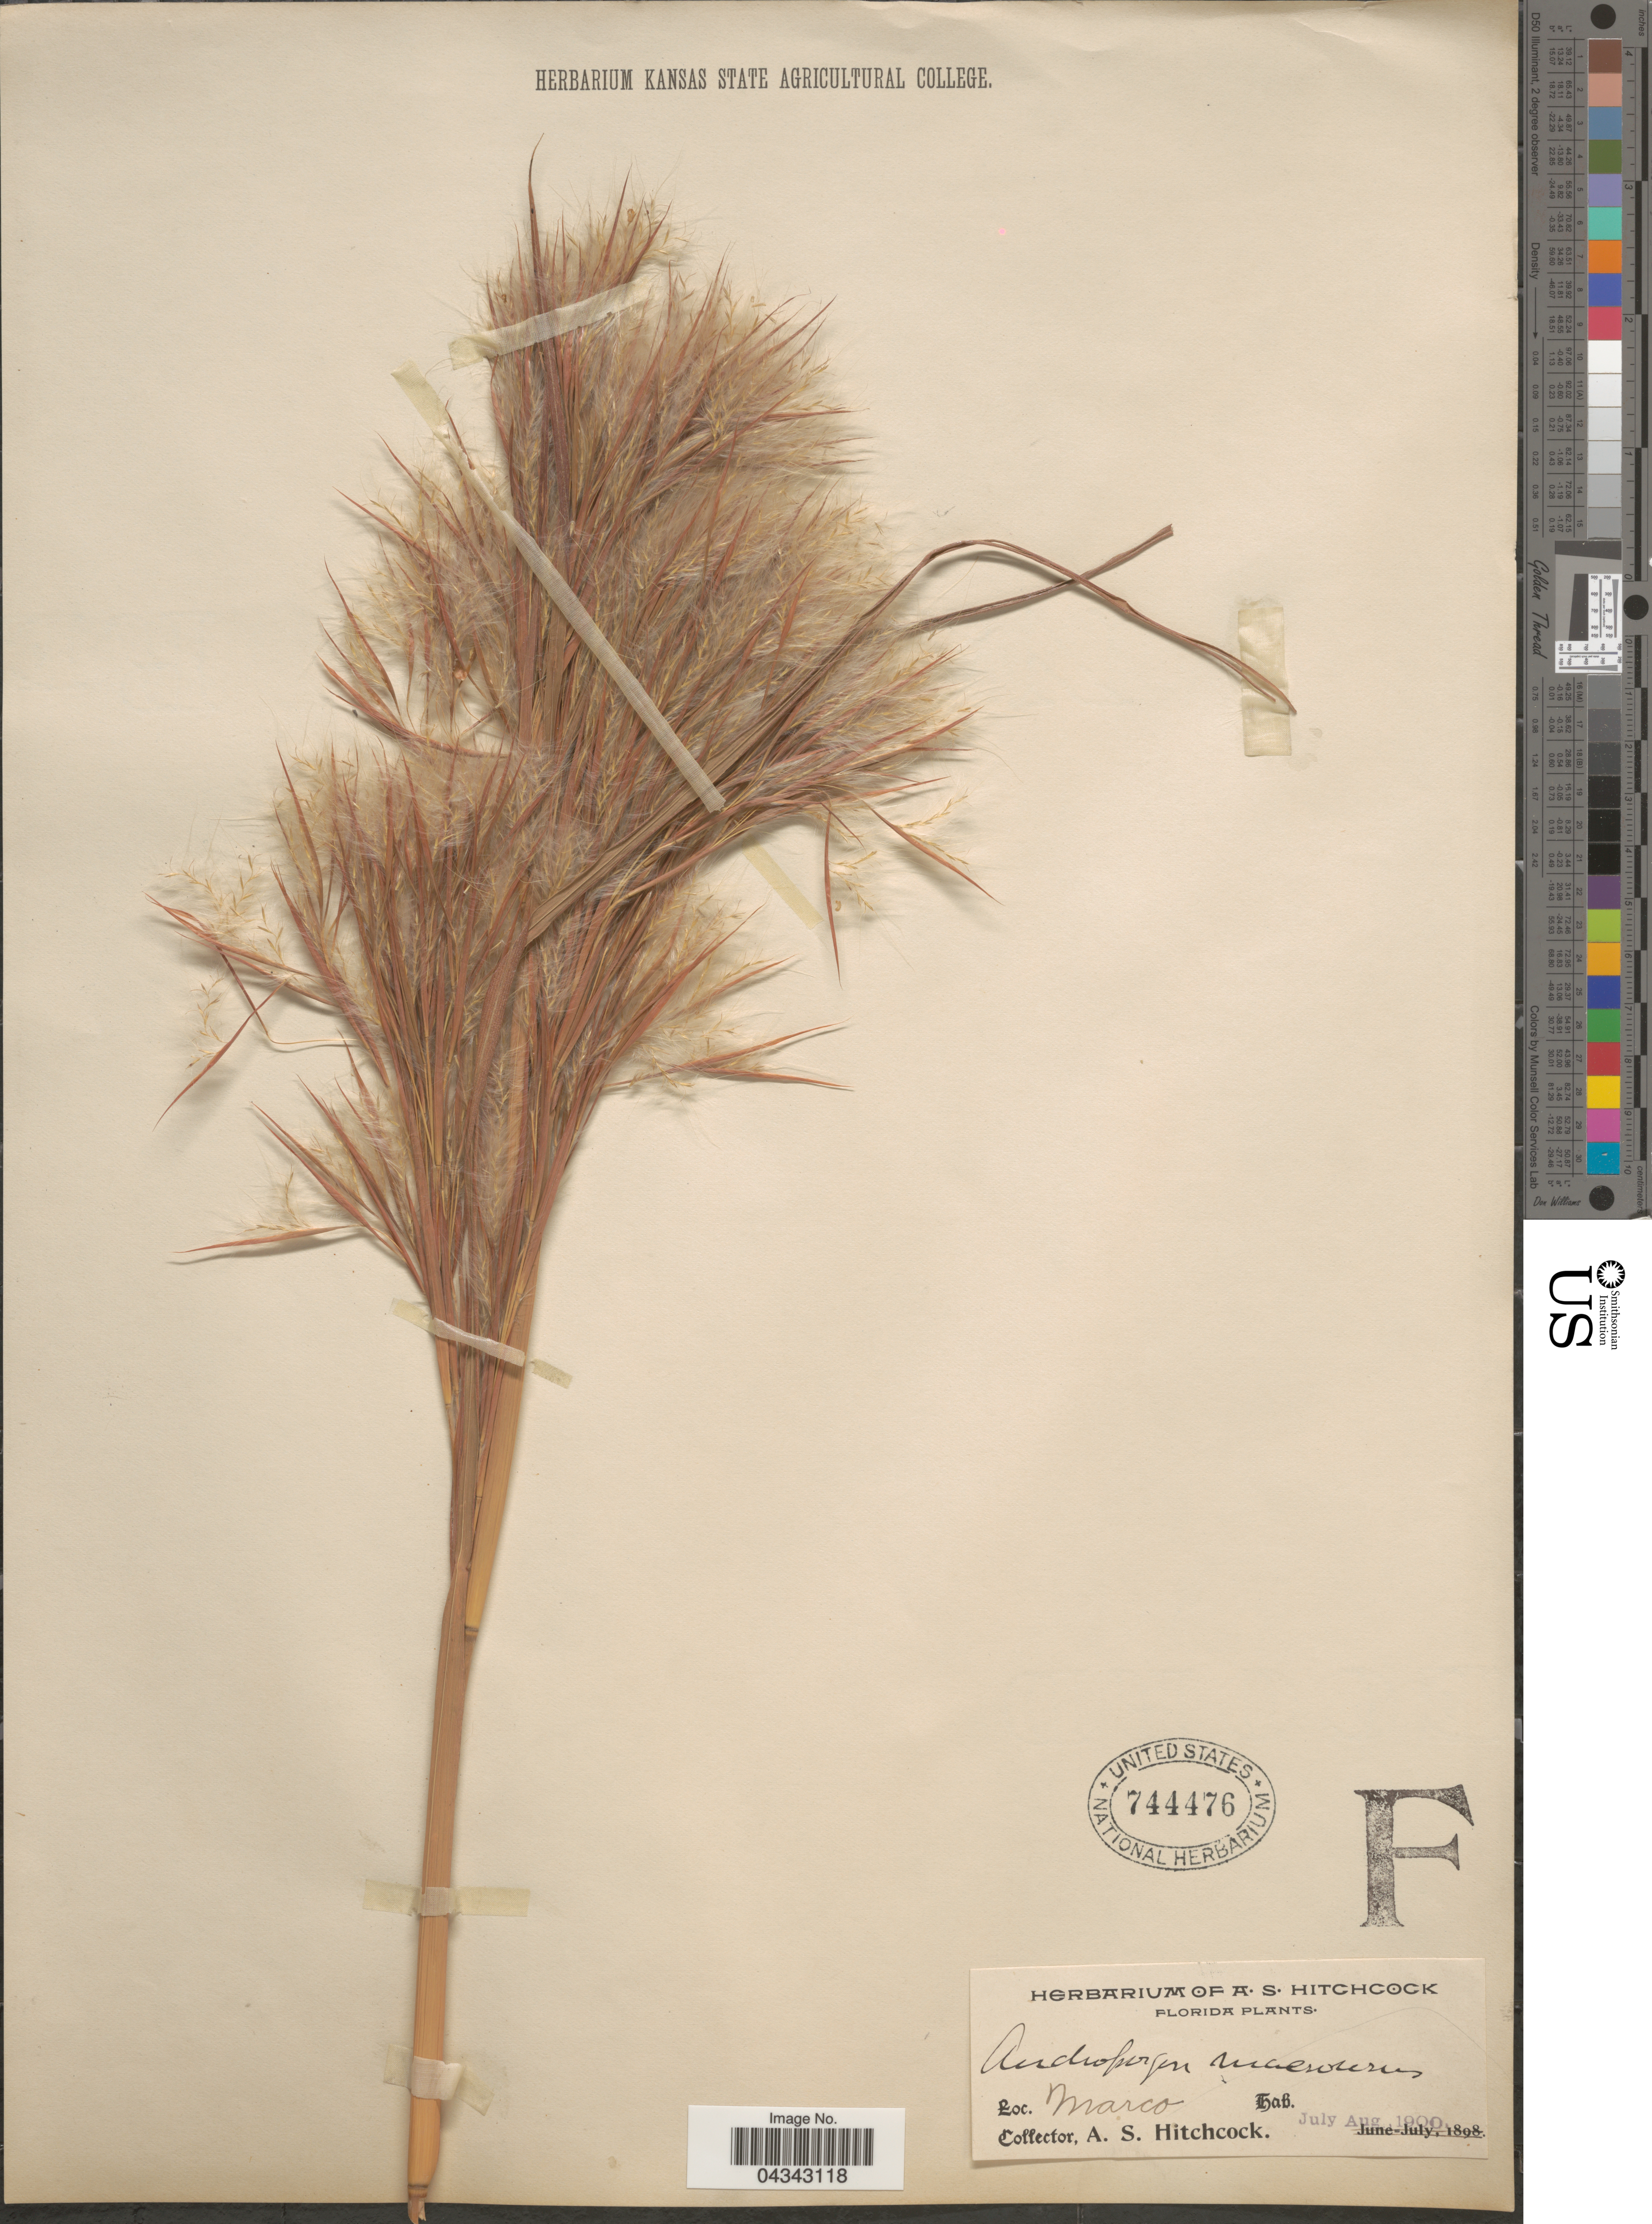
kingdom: Plantae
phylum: Tracheophyta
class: Liliopsida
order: Poales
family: Poaceae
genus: Andropogon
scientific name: Andropogon glomeratus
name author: (Walter) Britton, Stearns & Poggenb.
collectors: A. S. Hitchcock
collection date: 1900-07/1900-08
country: United States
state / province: Florida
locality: Marco.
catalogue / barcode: US 744476